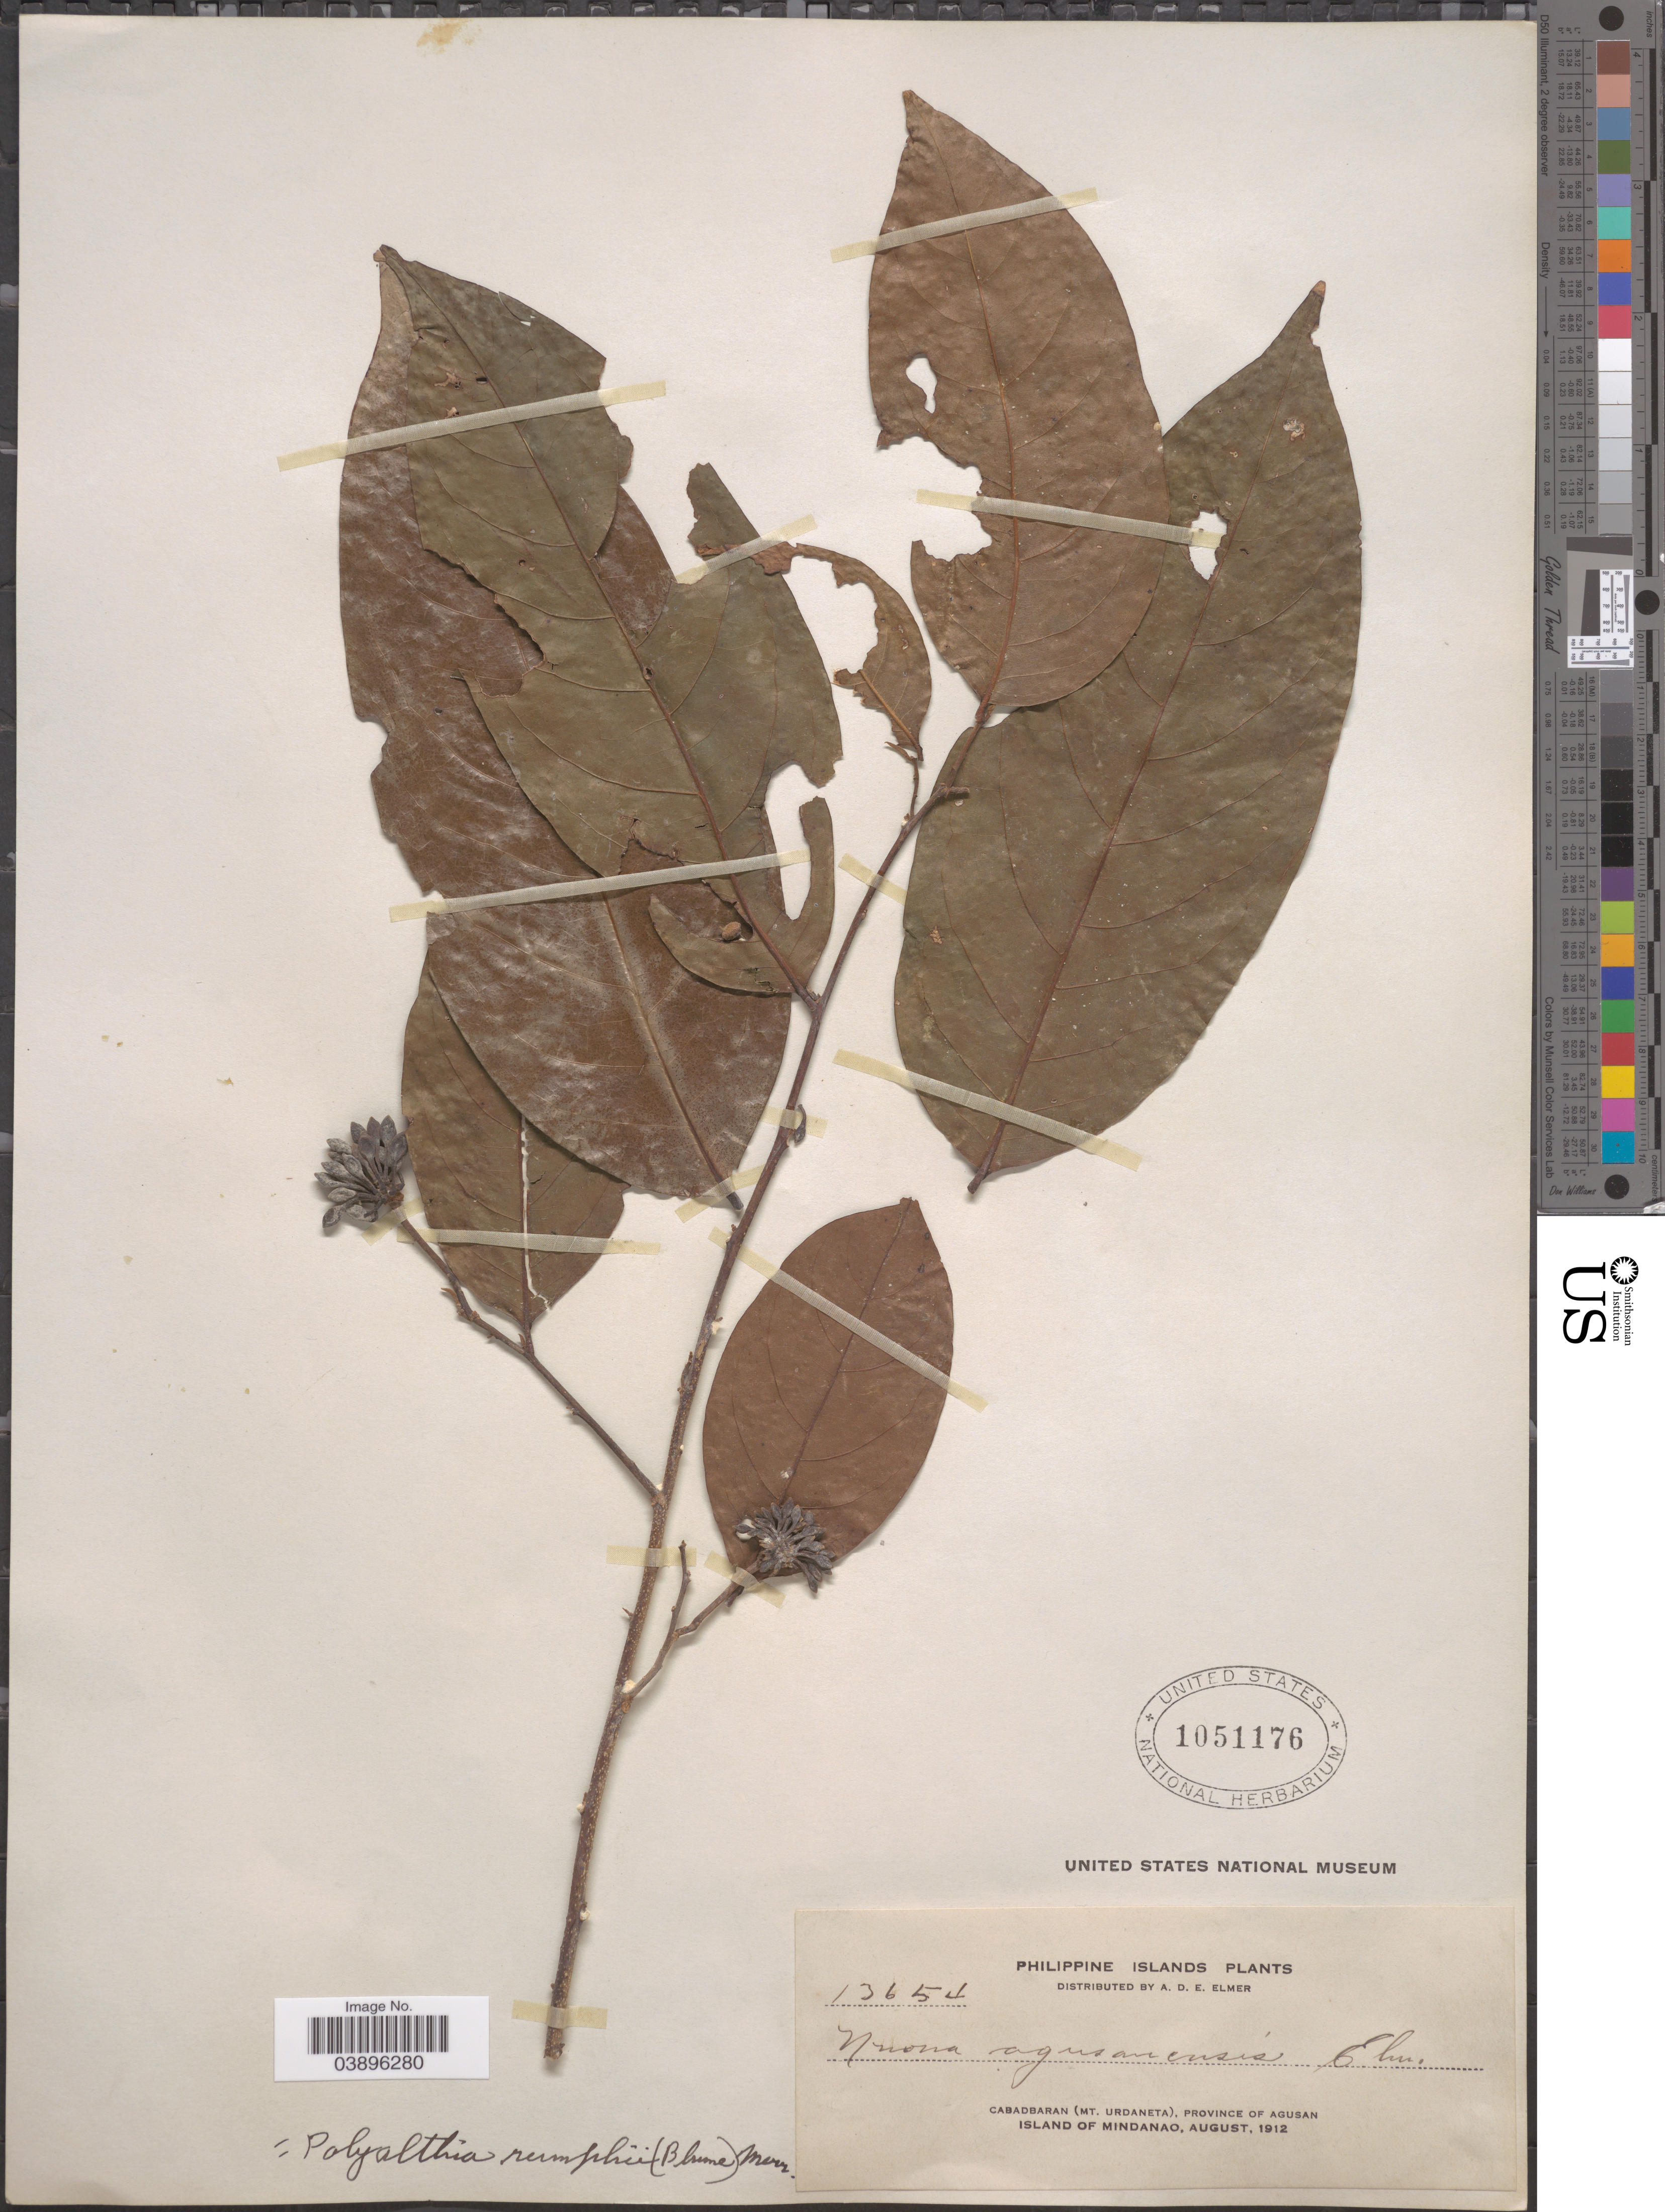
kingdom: Plantae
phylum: Tracheophyta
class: Magnoliopsida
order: Magnoliales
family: Annonaceae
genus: Polyalthia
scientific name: Polyalthia rumphii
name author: (Blume ex Hensch.) Merr.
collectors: A. D. E. Elmer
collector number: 13654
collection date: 1912-08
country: Philippines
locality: Cabadbaran (Mt. Urbaneta), Province of Agusan. Island of Mindanao.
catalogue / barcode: US 1051176